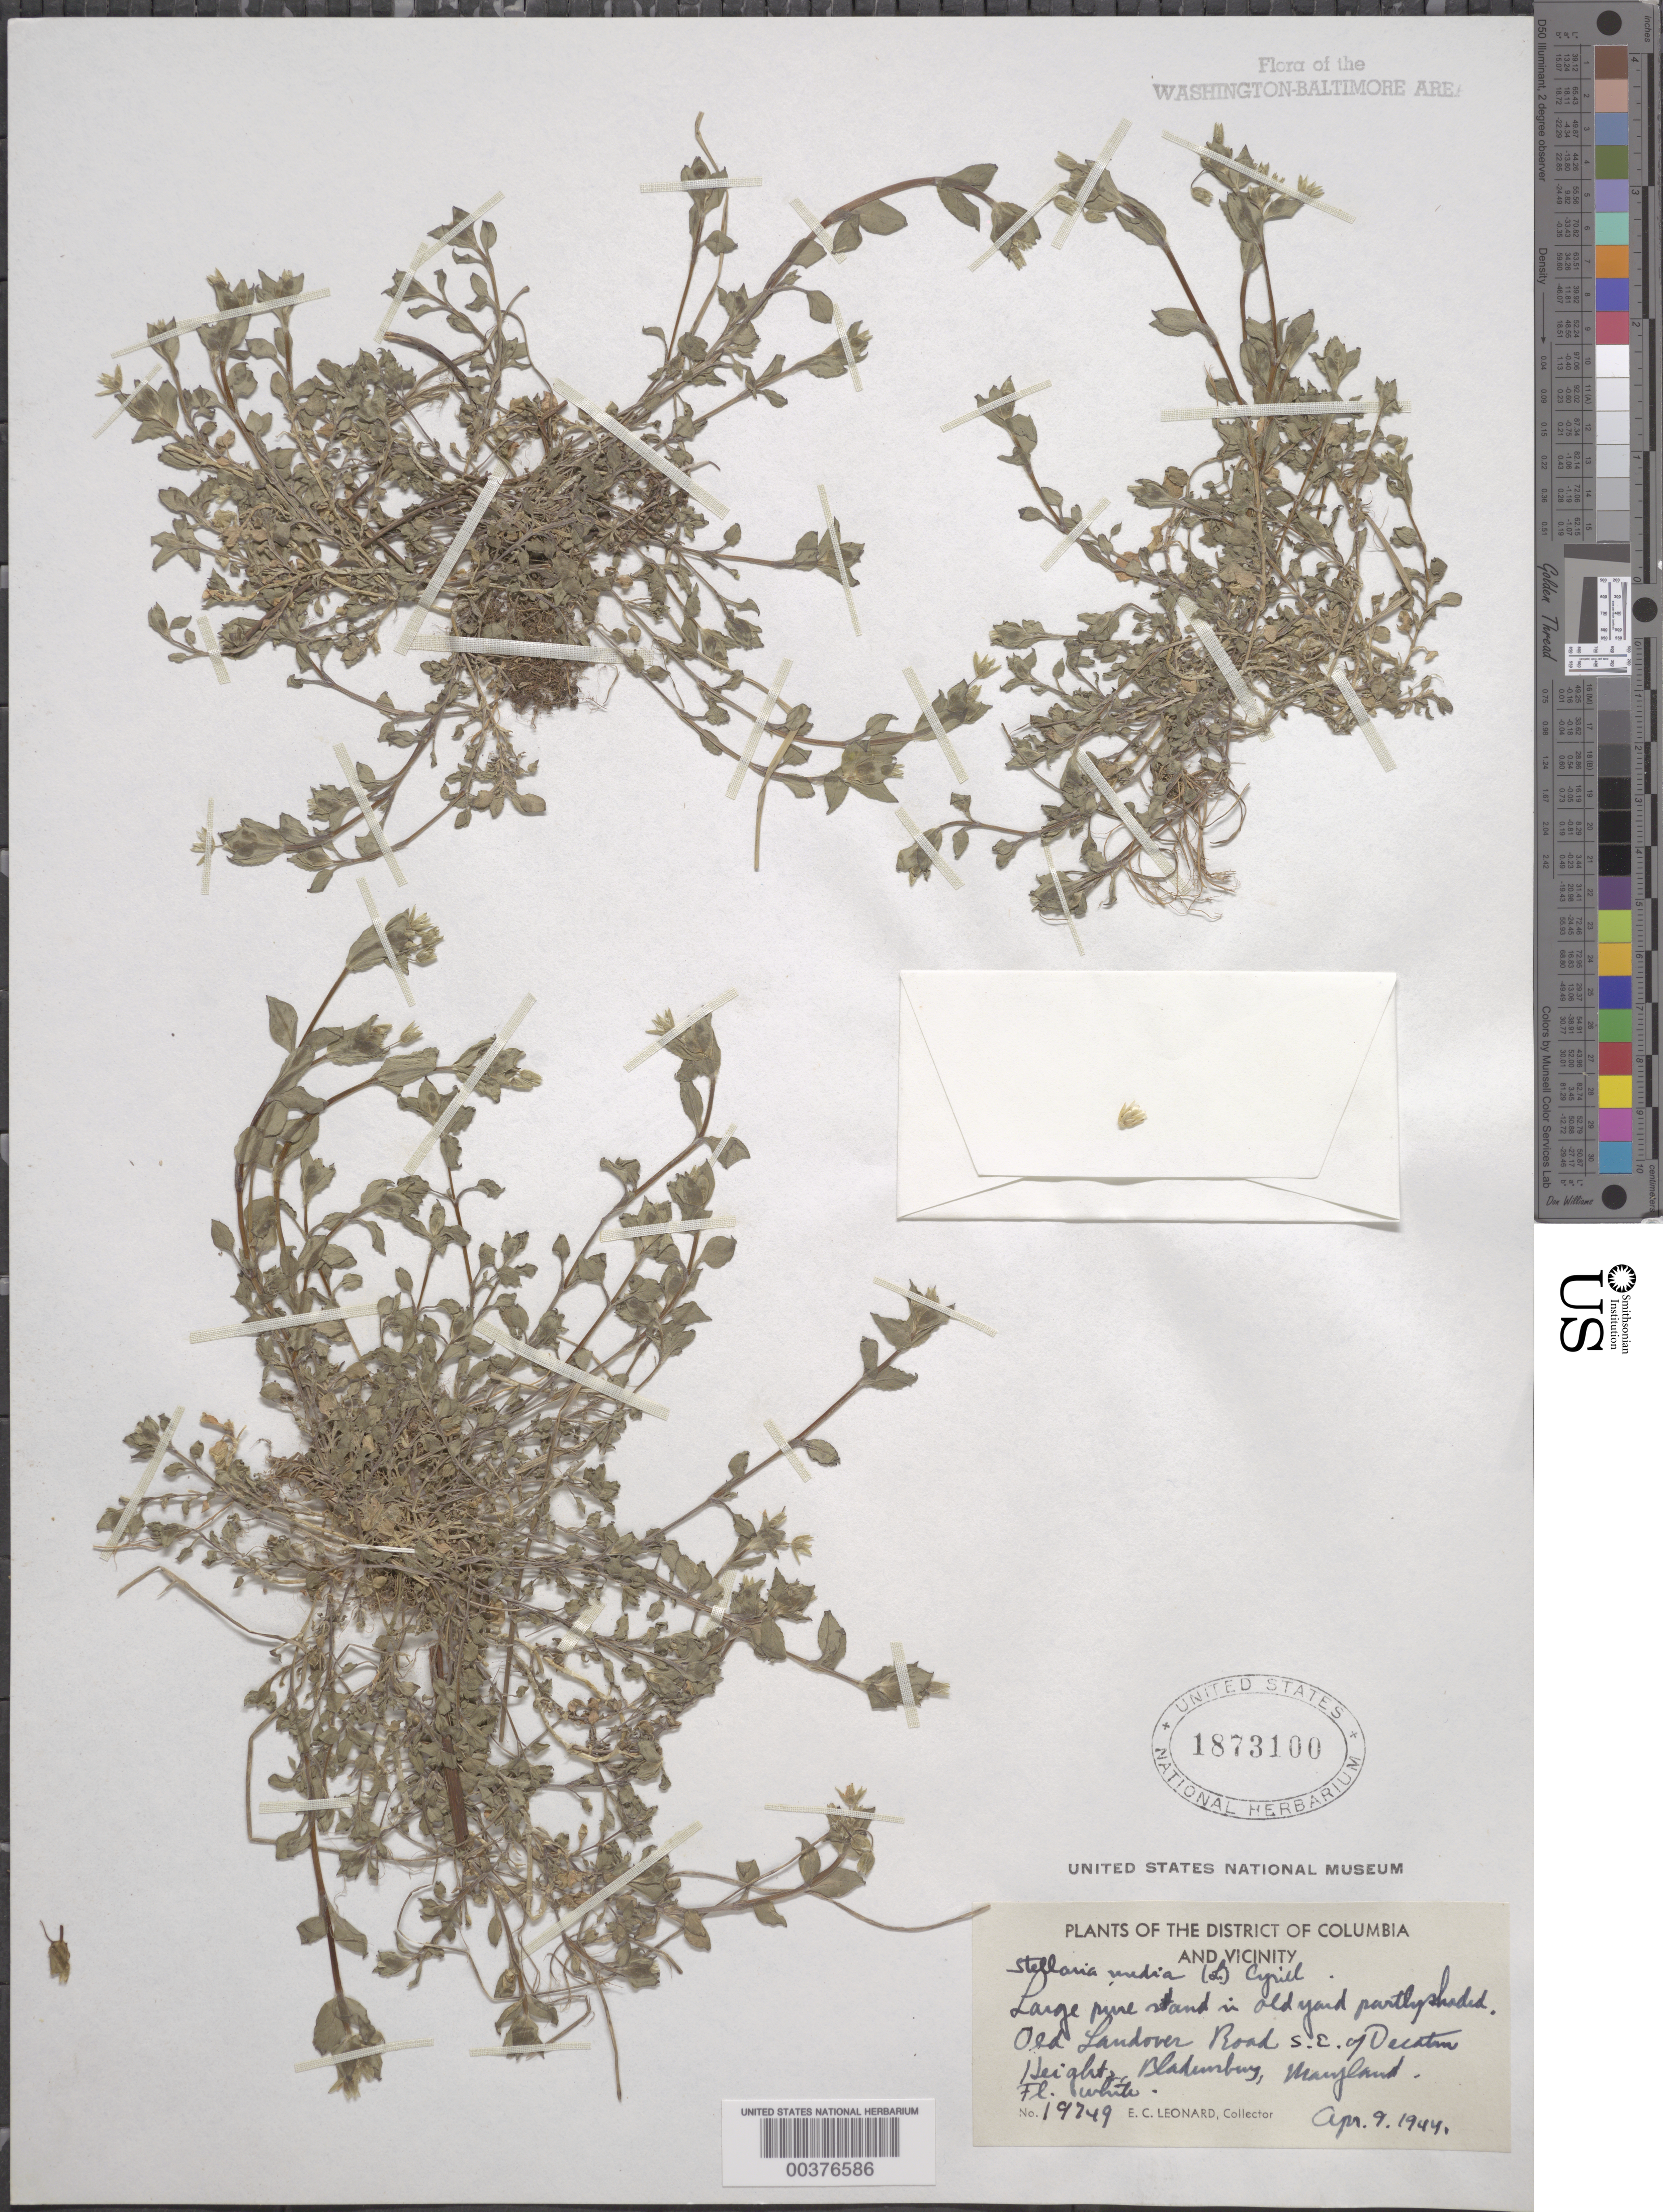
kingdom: Plantae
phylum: Tracheophyta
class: Magnoliopsida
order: Caryophyllales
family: Caryophyllaceae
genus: Stellaria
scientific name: Stellaria media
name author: (L.) Vill.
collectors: E. C. Leonard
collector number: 19749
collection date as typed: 09 Apr 1944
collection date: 1944-04-09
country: United States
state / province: Maryland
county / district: Prince George's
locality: Decatur Heights, Bladensburg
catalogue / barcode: US 1873100